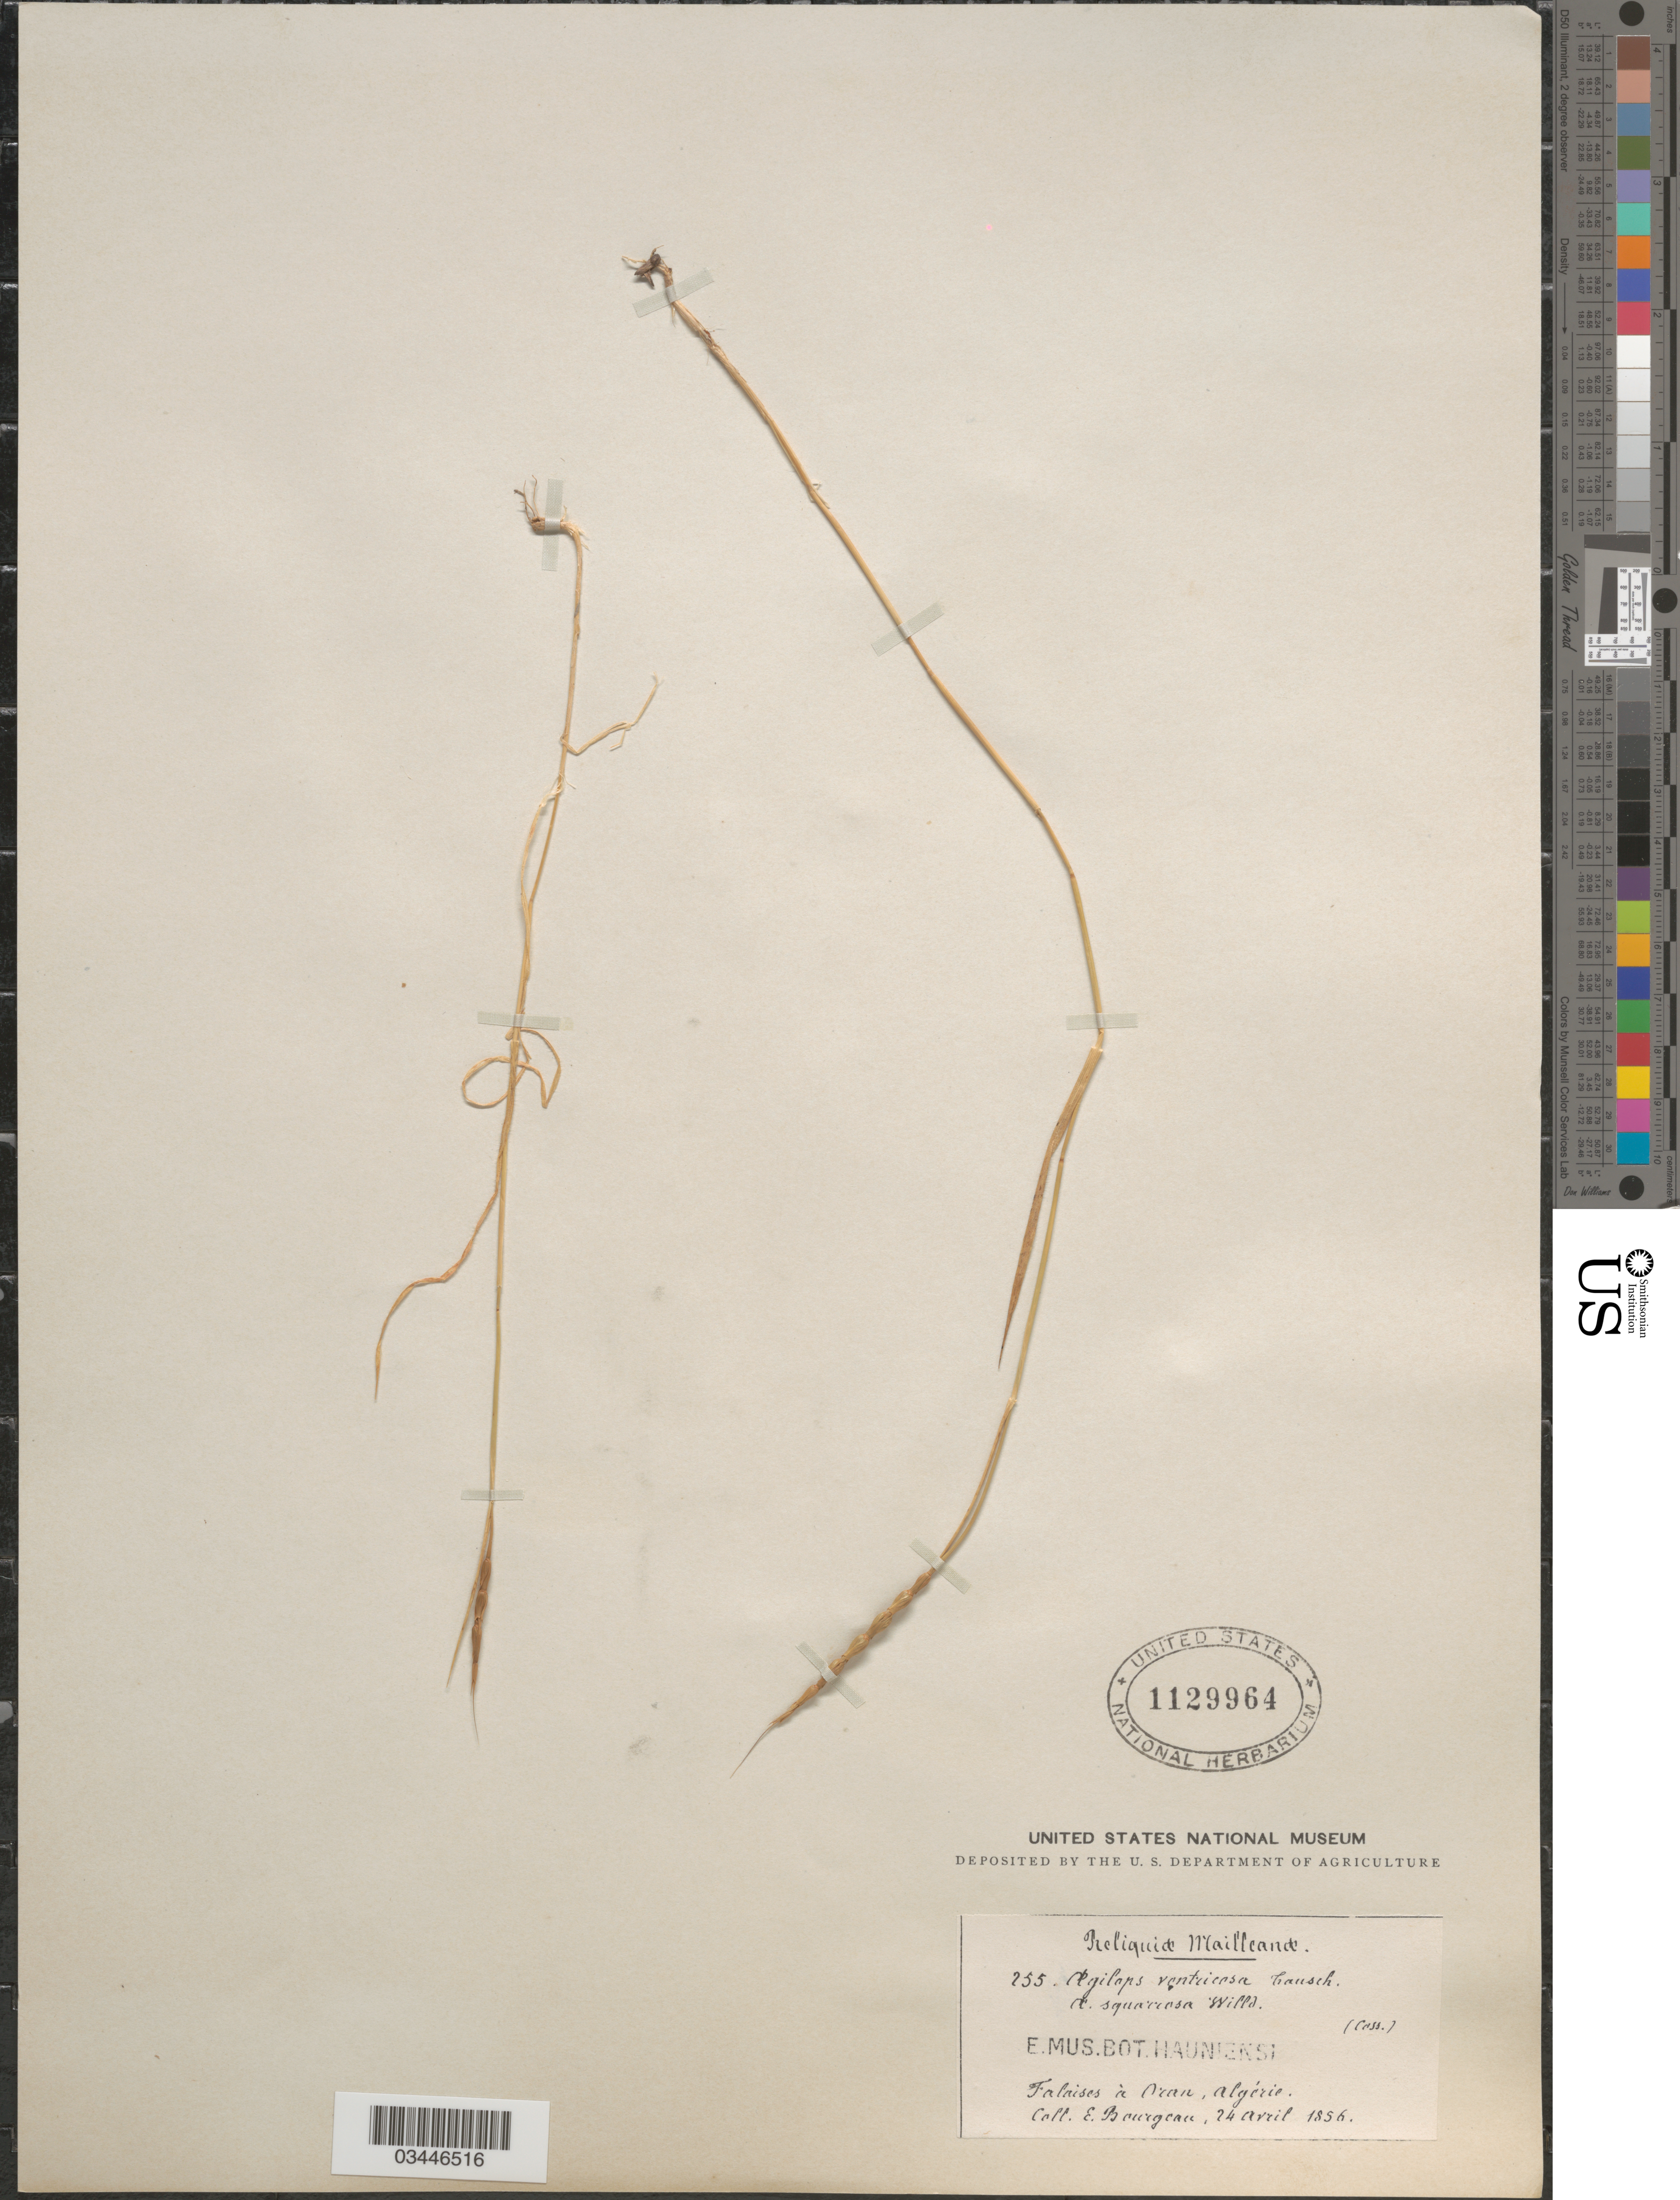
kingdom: Plantae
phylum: Tracheophyta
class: Liliopsida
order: Poales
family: Poaceae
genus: Aegilops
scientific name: Aegilops ventricosa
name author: Tausch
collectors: E. Bourgeau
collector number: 255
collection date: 1856-04-24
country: Algeria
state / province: Oran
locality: Falaises à Oran.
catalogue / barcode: US 1129964